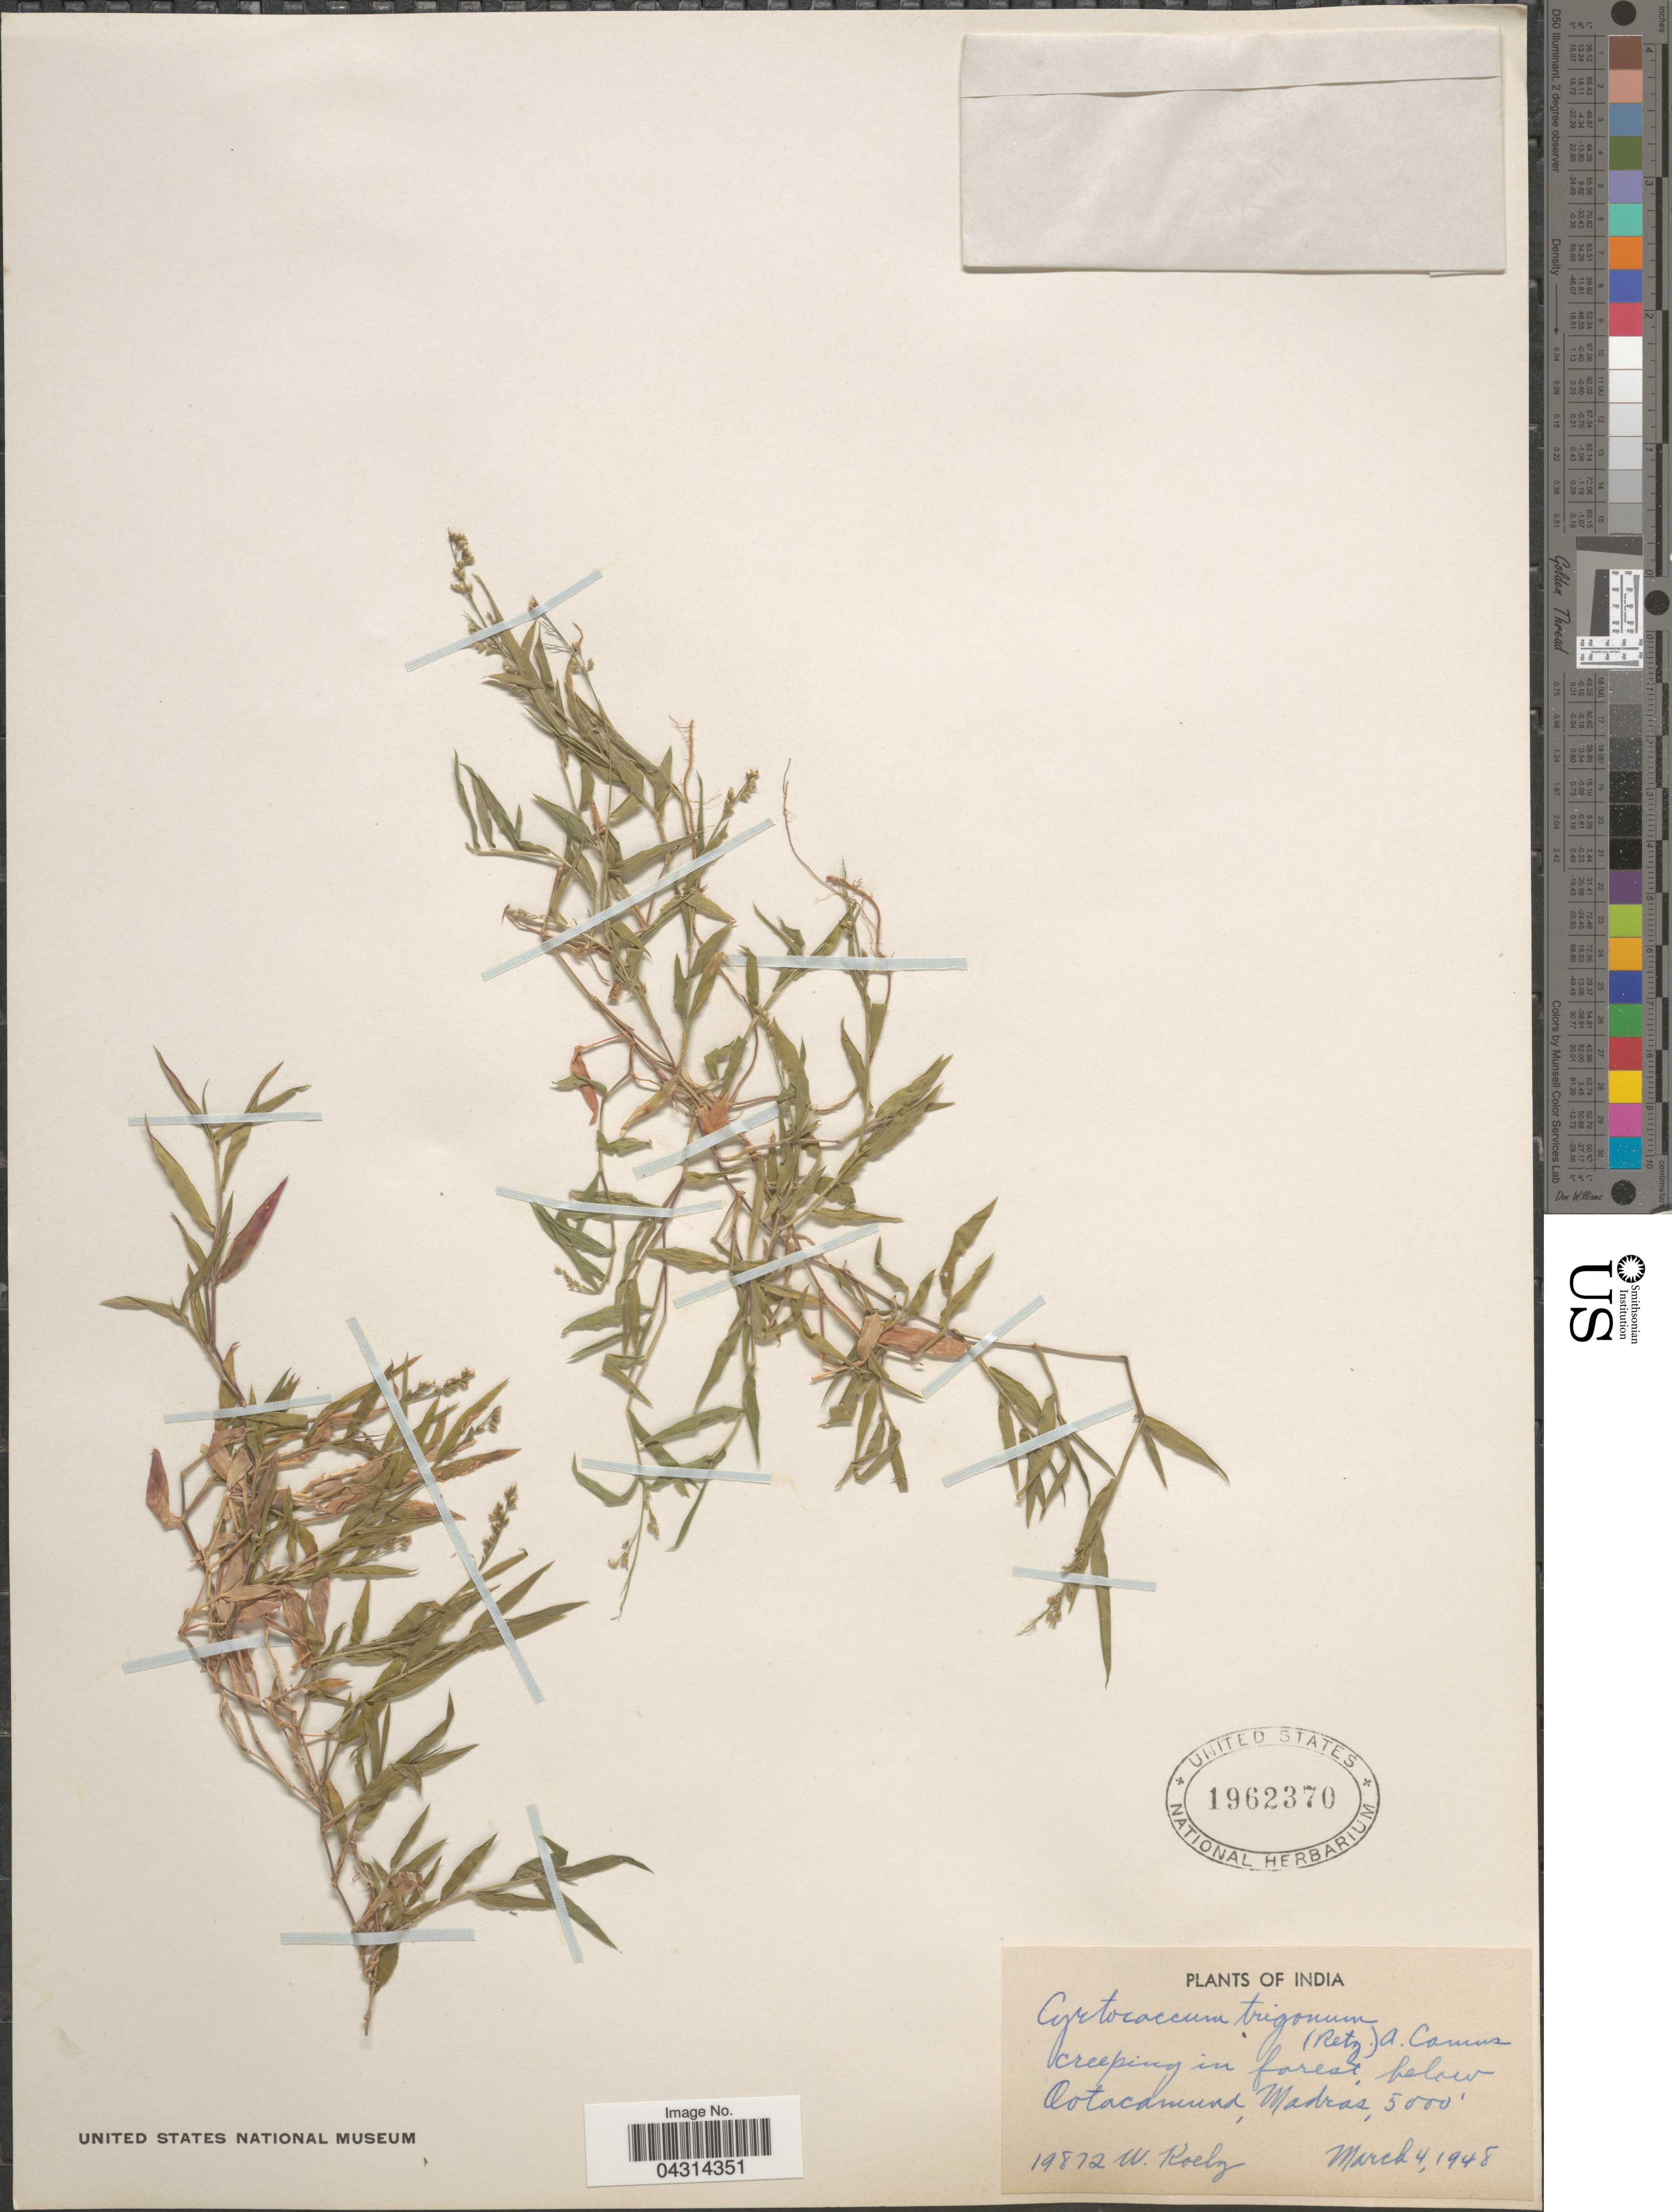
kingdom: Plantae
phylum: Tracheophyta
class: Liliopsida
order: Poales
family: Poaceae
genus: Cyrtococcum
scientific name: Cyrtococcum trigonum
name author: (Retz.) A. Camus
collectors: W. Koelz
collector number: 19872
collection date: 1948-03-04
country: India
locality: Creeping in forest, below Ootacamund, Madras.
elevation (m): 1524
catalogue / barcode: US 1962370